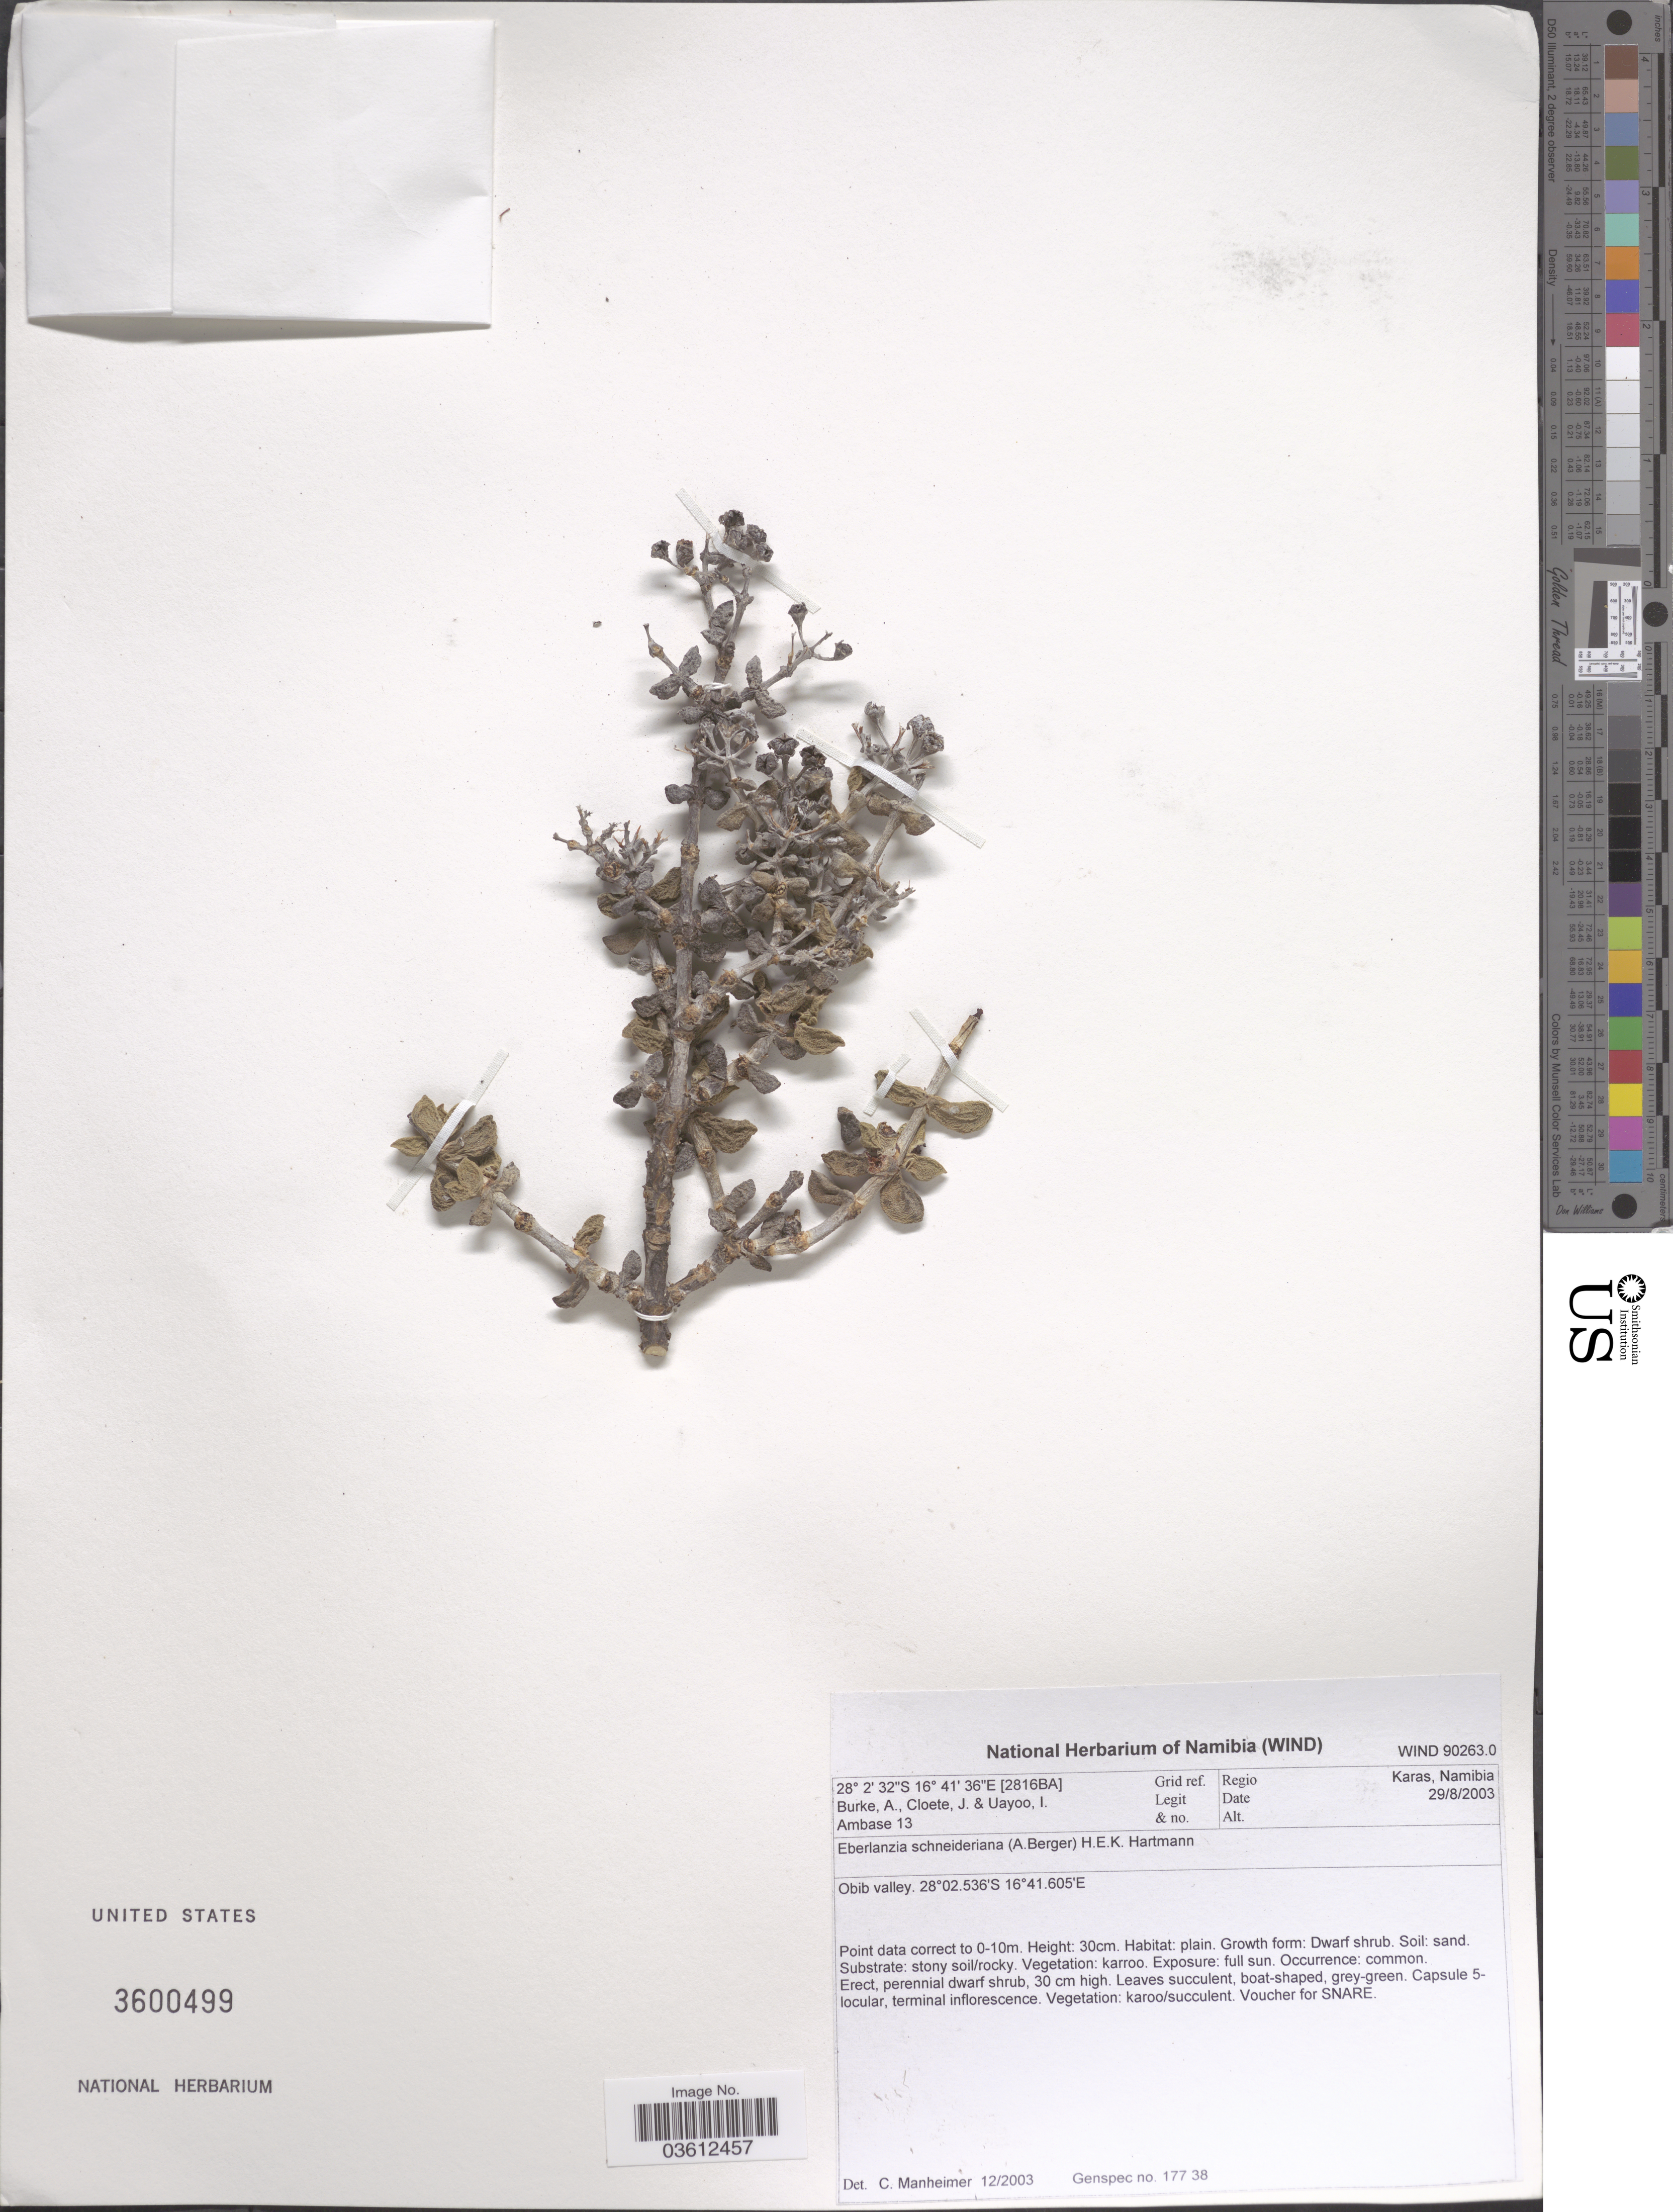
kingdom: Plantae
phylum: Tracheophyta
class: Magnoliopsida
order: Caryophyllales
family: Aizoaceae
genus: Eberlanzia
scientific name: Eberlanzia schneideriana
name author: H.E.K. Hartmann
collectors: A. Burke, J. Cloete & I. Uayoo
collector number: Ambase 13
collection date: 2003-08-29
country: Namibia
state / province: Karas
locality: Grid ref. [2816BA]. Regio Karas. Obib valley.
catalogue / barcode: US 3600499